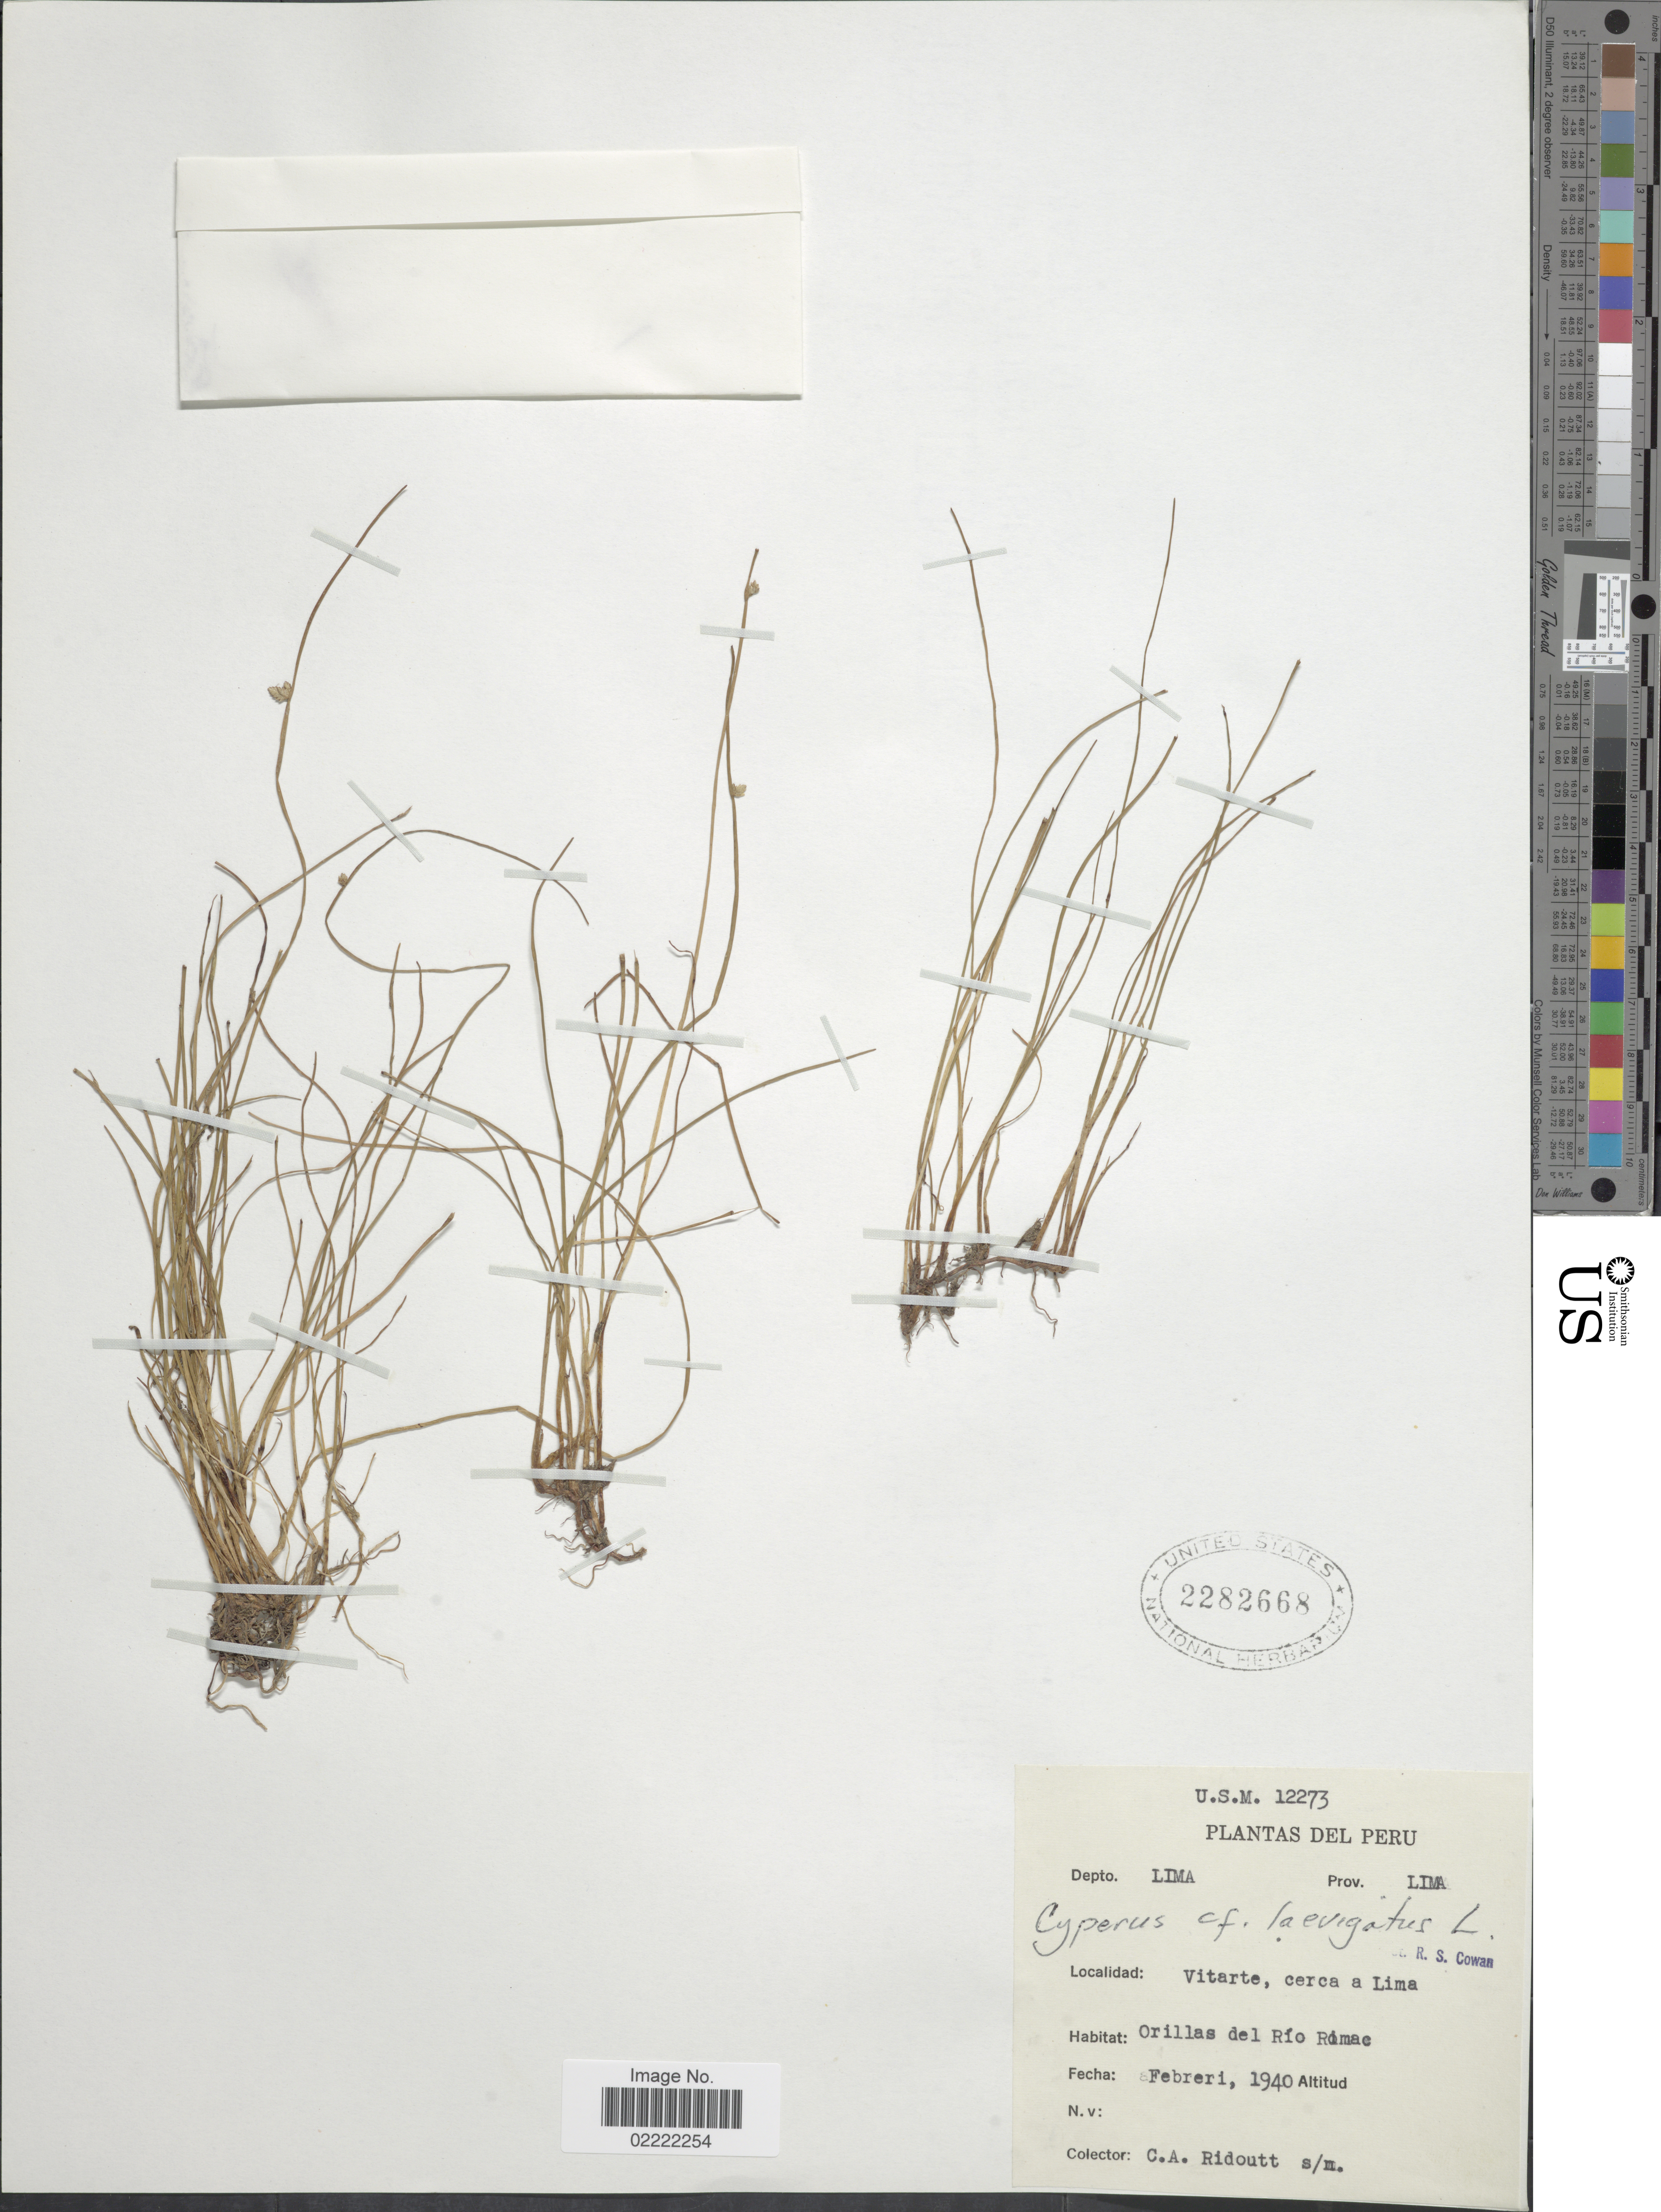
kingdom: Plantae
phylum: Tracheophyta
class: Liliopsida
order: Poales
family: Cyperaceae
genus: Cyperus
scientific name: Cyperus laevigatus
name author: L.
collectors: C. Ridoutt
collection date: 1940-02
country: Peru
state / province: Lima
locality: Prov. Lima. Vitarte, cerca a Lima. Orillas del Rio Rímac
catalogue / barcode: US 2282668